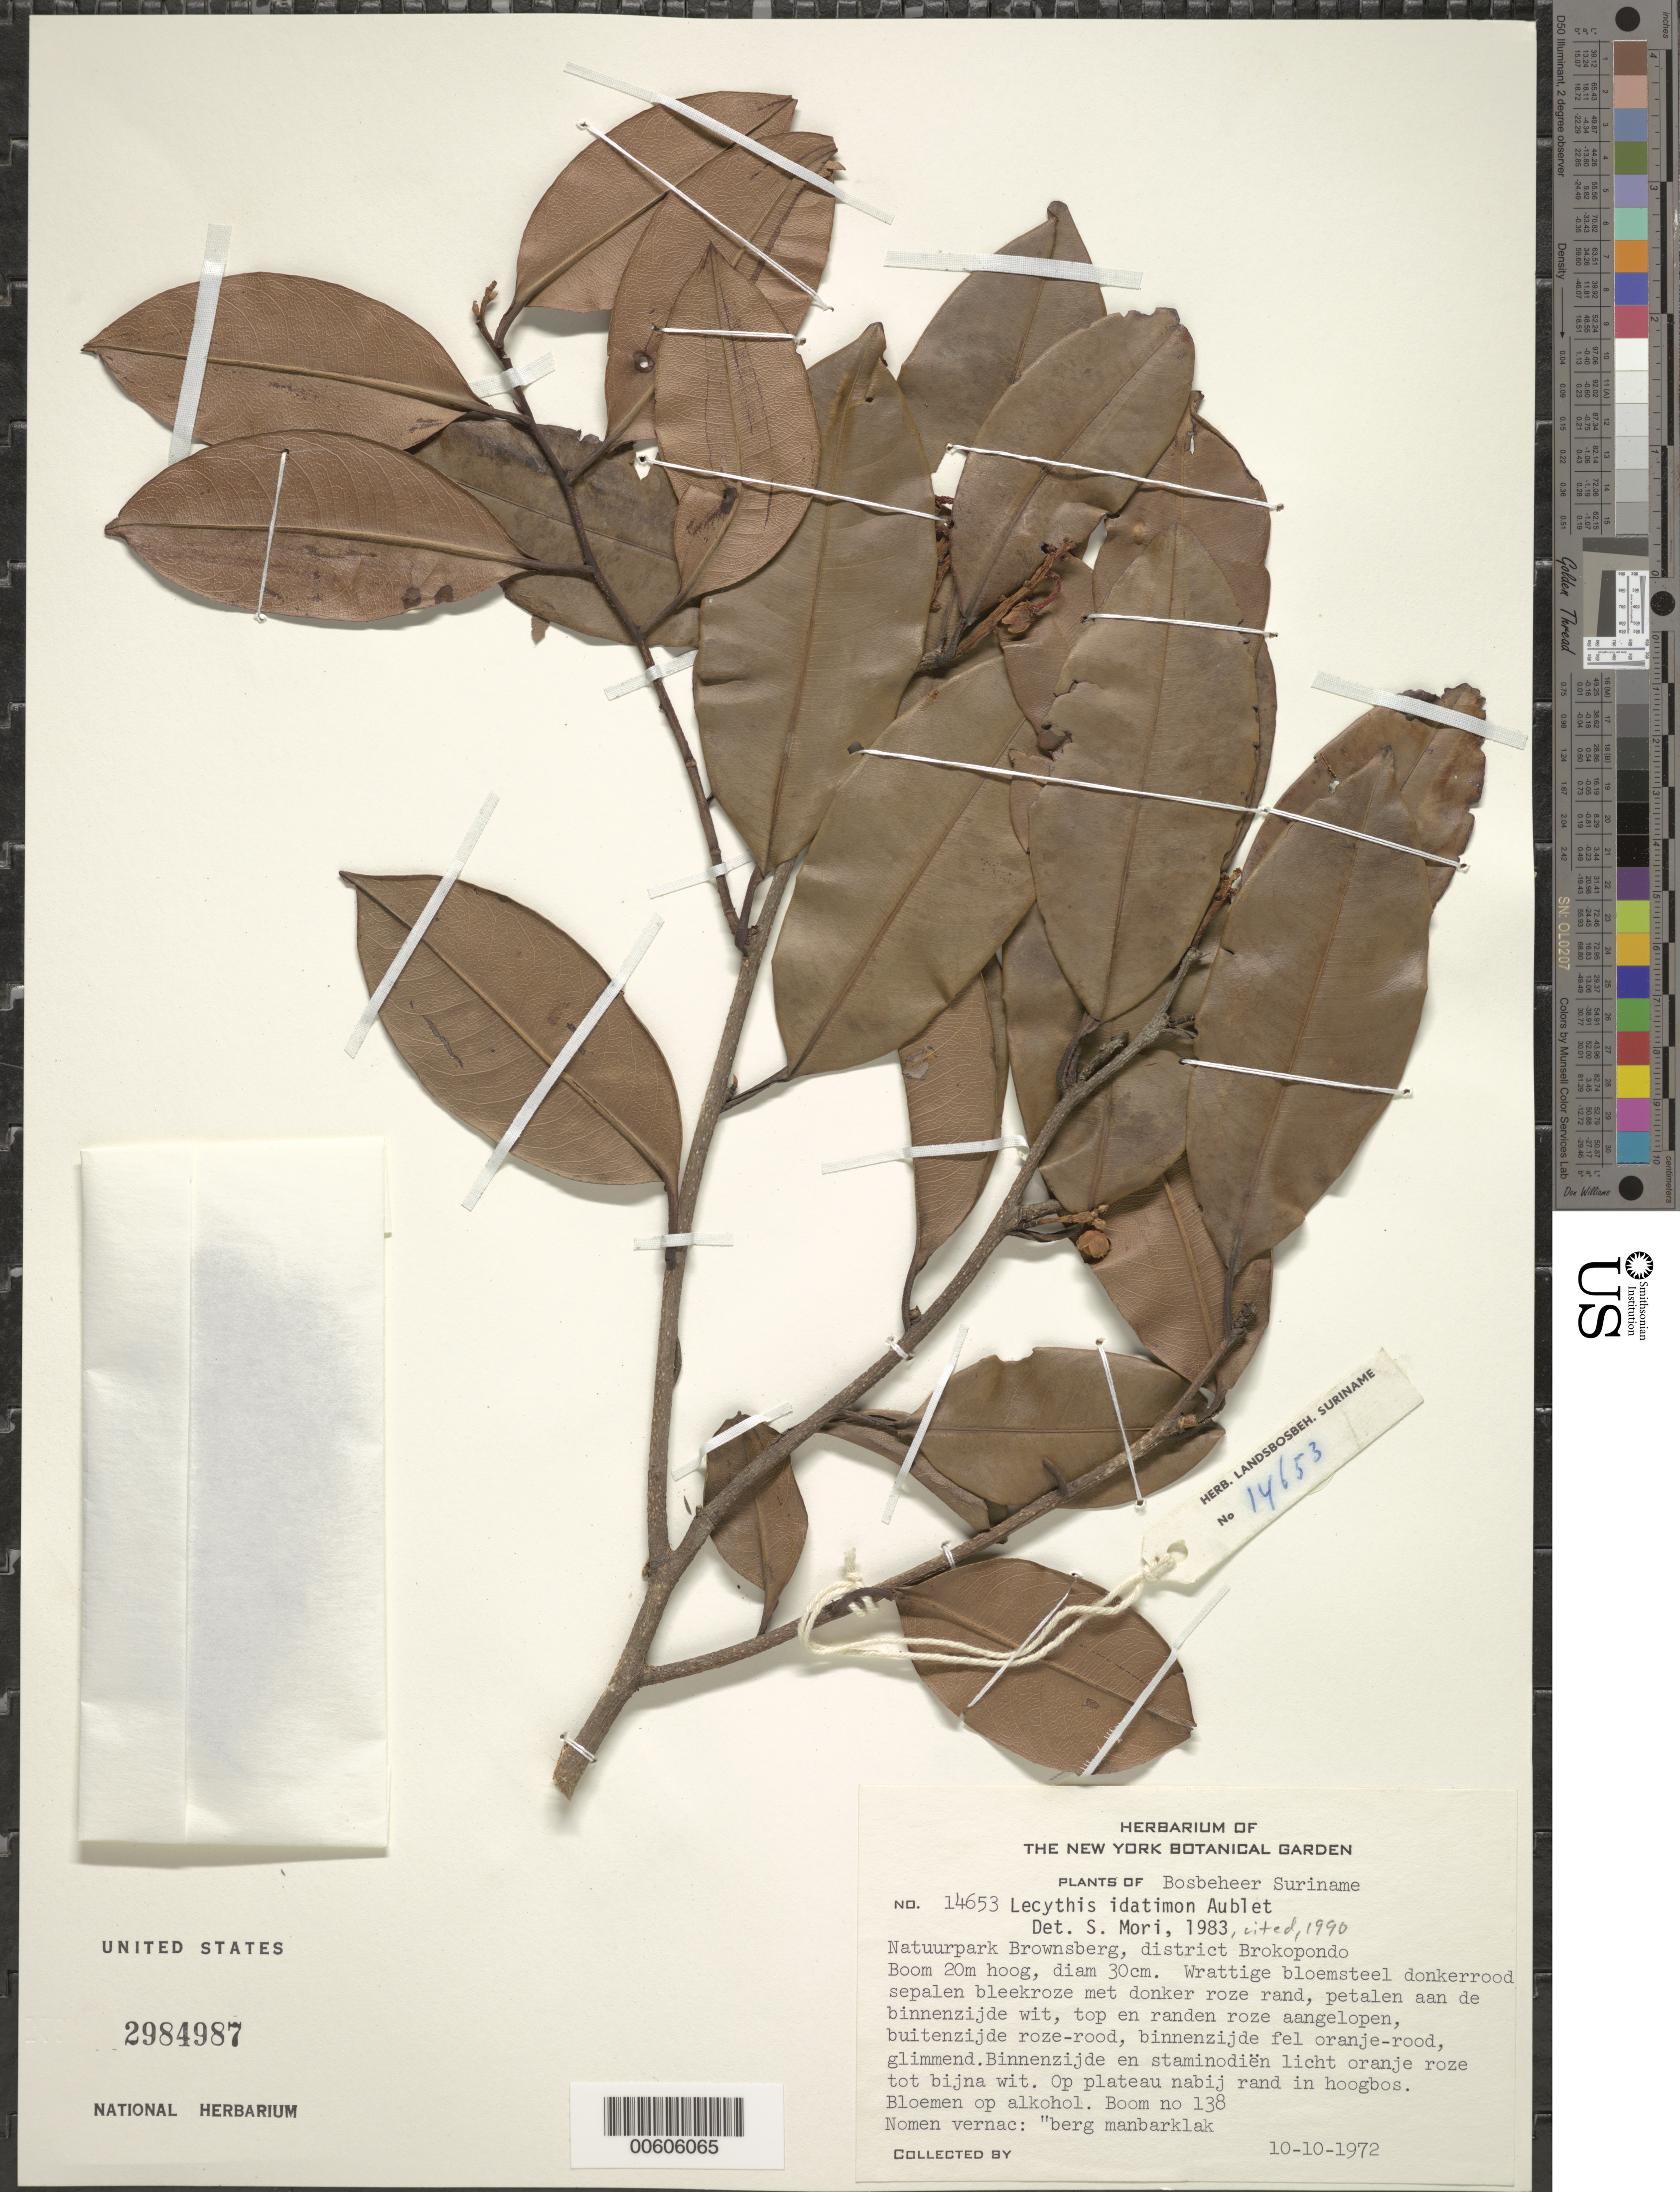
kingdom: Plantae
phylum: Tracheophyta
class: Magnoliopsida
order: Ericales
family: Lecythidaceae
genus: Lecythis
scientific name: Lecythis idatimon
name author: Aubl.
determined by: Mori, Scott A.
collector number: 14653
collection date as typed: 10-Oct-72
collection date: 1972-10-10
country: Suriname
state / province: Brokopondo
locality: Brownsberg Nature Reserve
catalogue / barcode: US 2984987